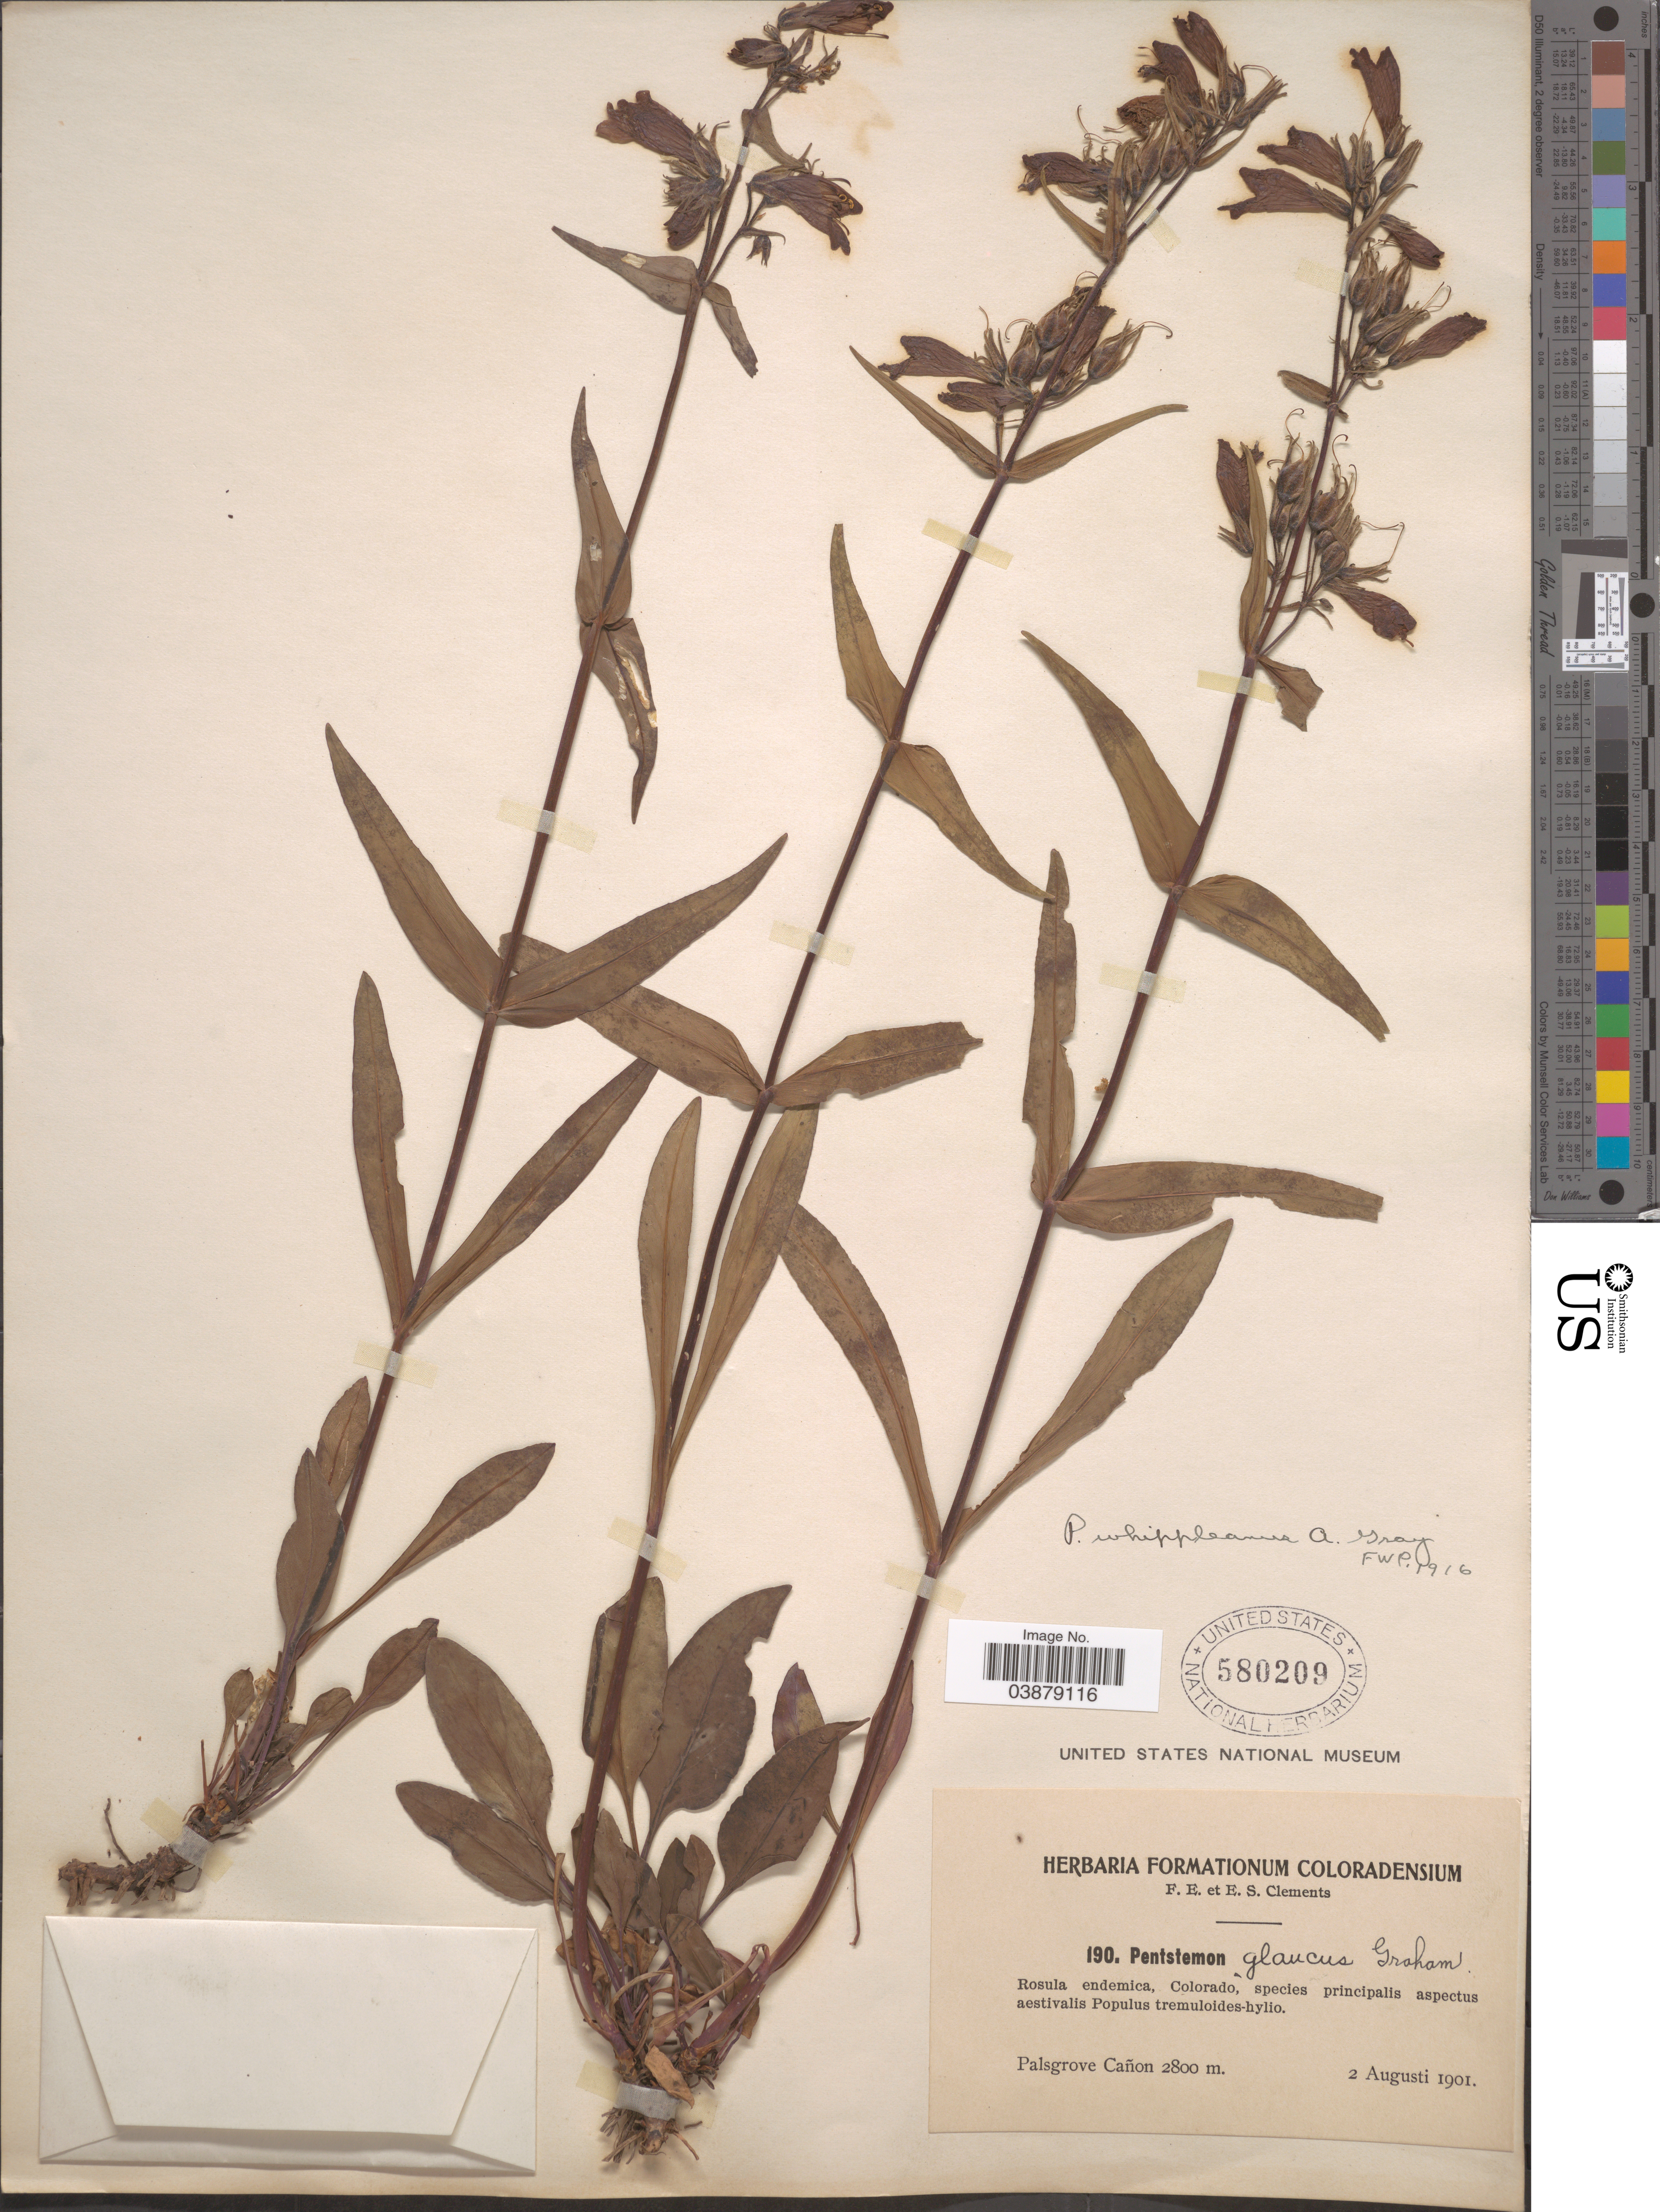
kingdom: Plantae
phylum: Tracheophyta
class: Magnoliopsida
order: Lamiales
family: Plantaginaceae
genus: Penstemon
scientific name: Penstemon whippleanus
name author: A. Gray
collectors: F. E. Clements & E. S. Clements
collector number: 190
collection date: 1901-08-02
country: United States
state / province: Colorado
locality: Palsgrove Cañon.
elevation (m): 2800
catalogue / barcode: US 580209